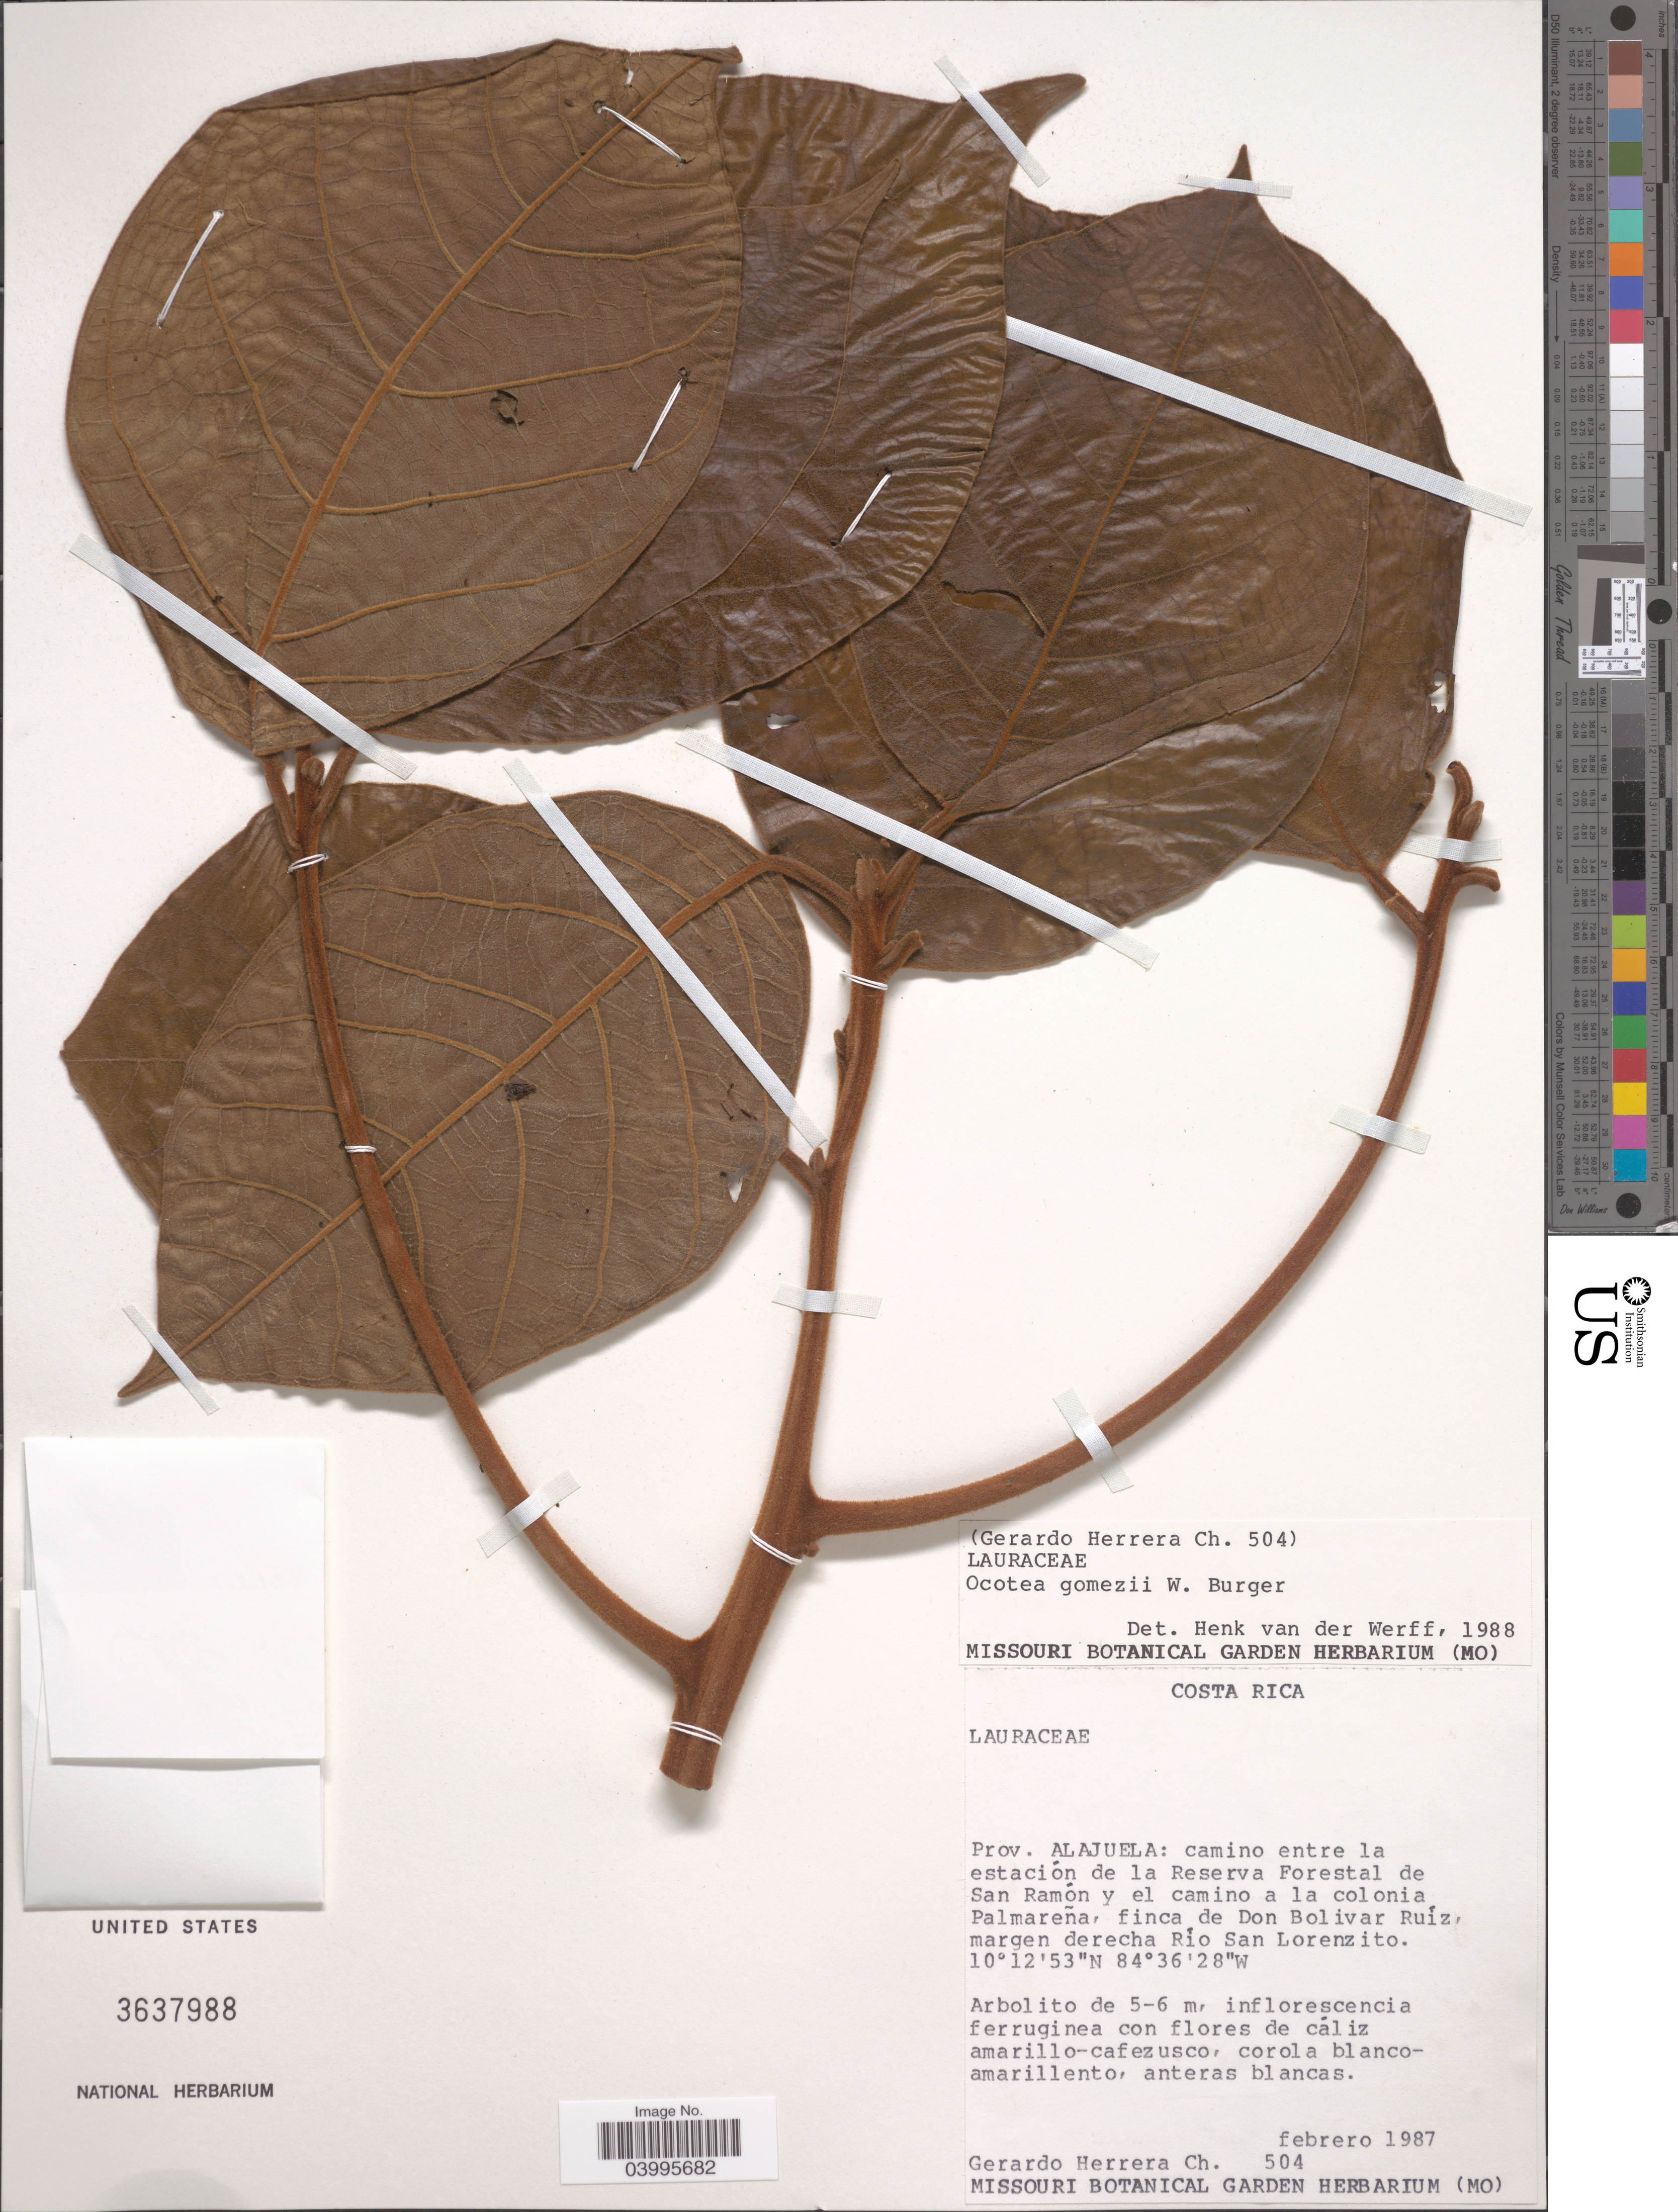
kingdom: Plantae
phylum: Tracheophyta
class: Magnoliopsida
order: Laurales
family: Lauraceae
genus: Ocotea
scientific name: Ocotea gomezii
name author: W.C. Burger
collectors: G. Herrera Ch.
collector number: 504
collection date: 1987-02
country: Costa Rica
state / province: Alajuela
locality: Camino entre la estación de la Reserva Forestal de San Ramón y el camino a la colonia Palmareña, finca de Don Bolivar Ruíz, margen derecha Río San Lorenzito.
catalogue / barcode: US 3637988